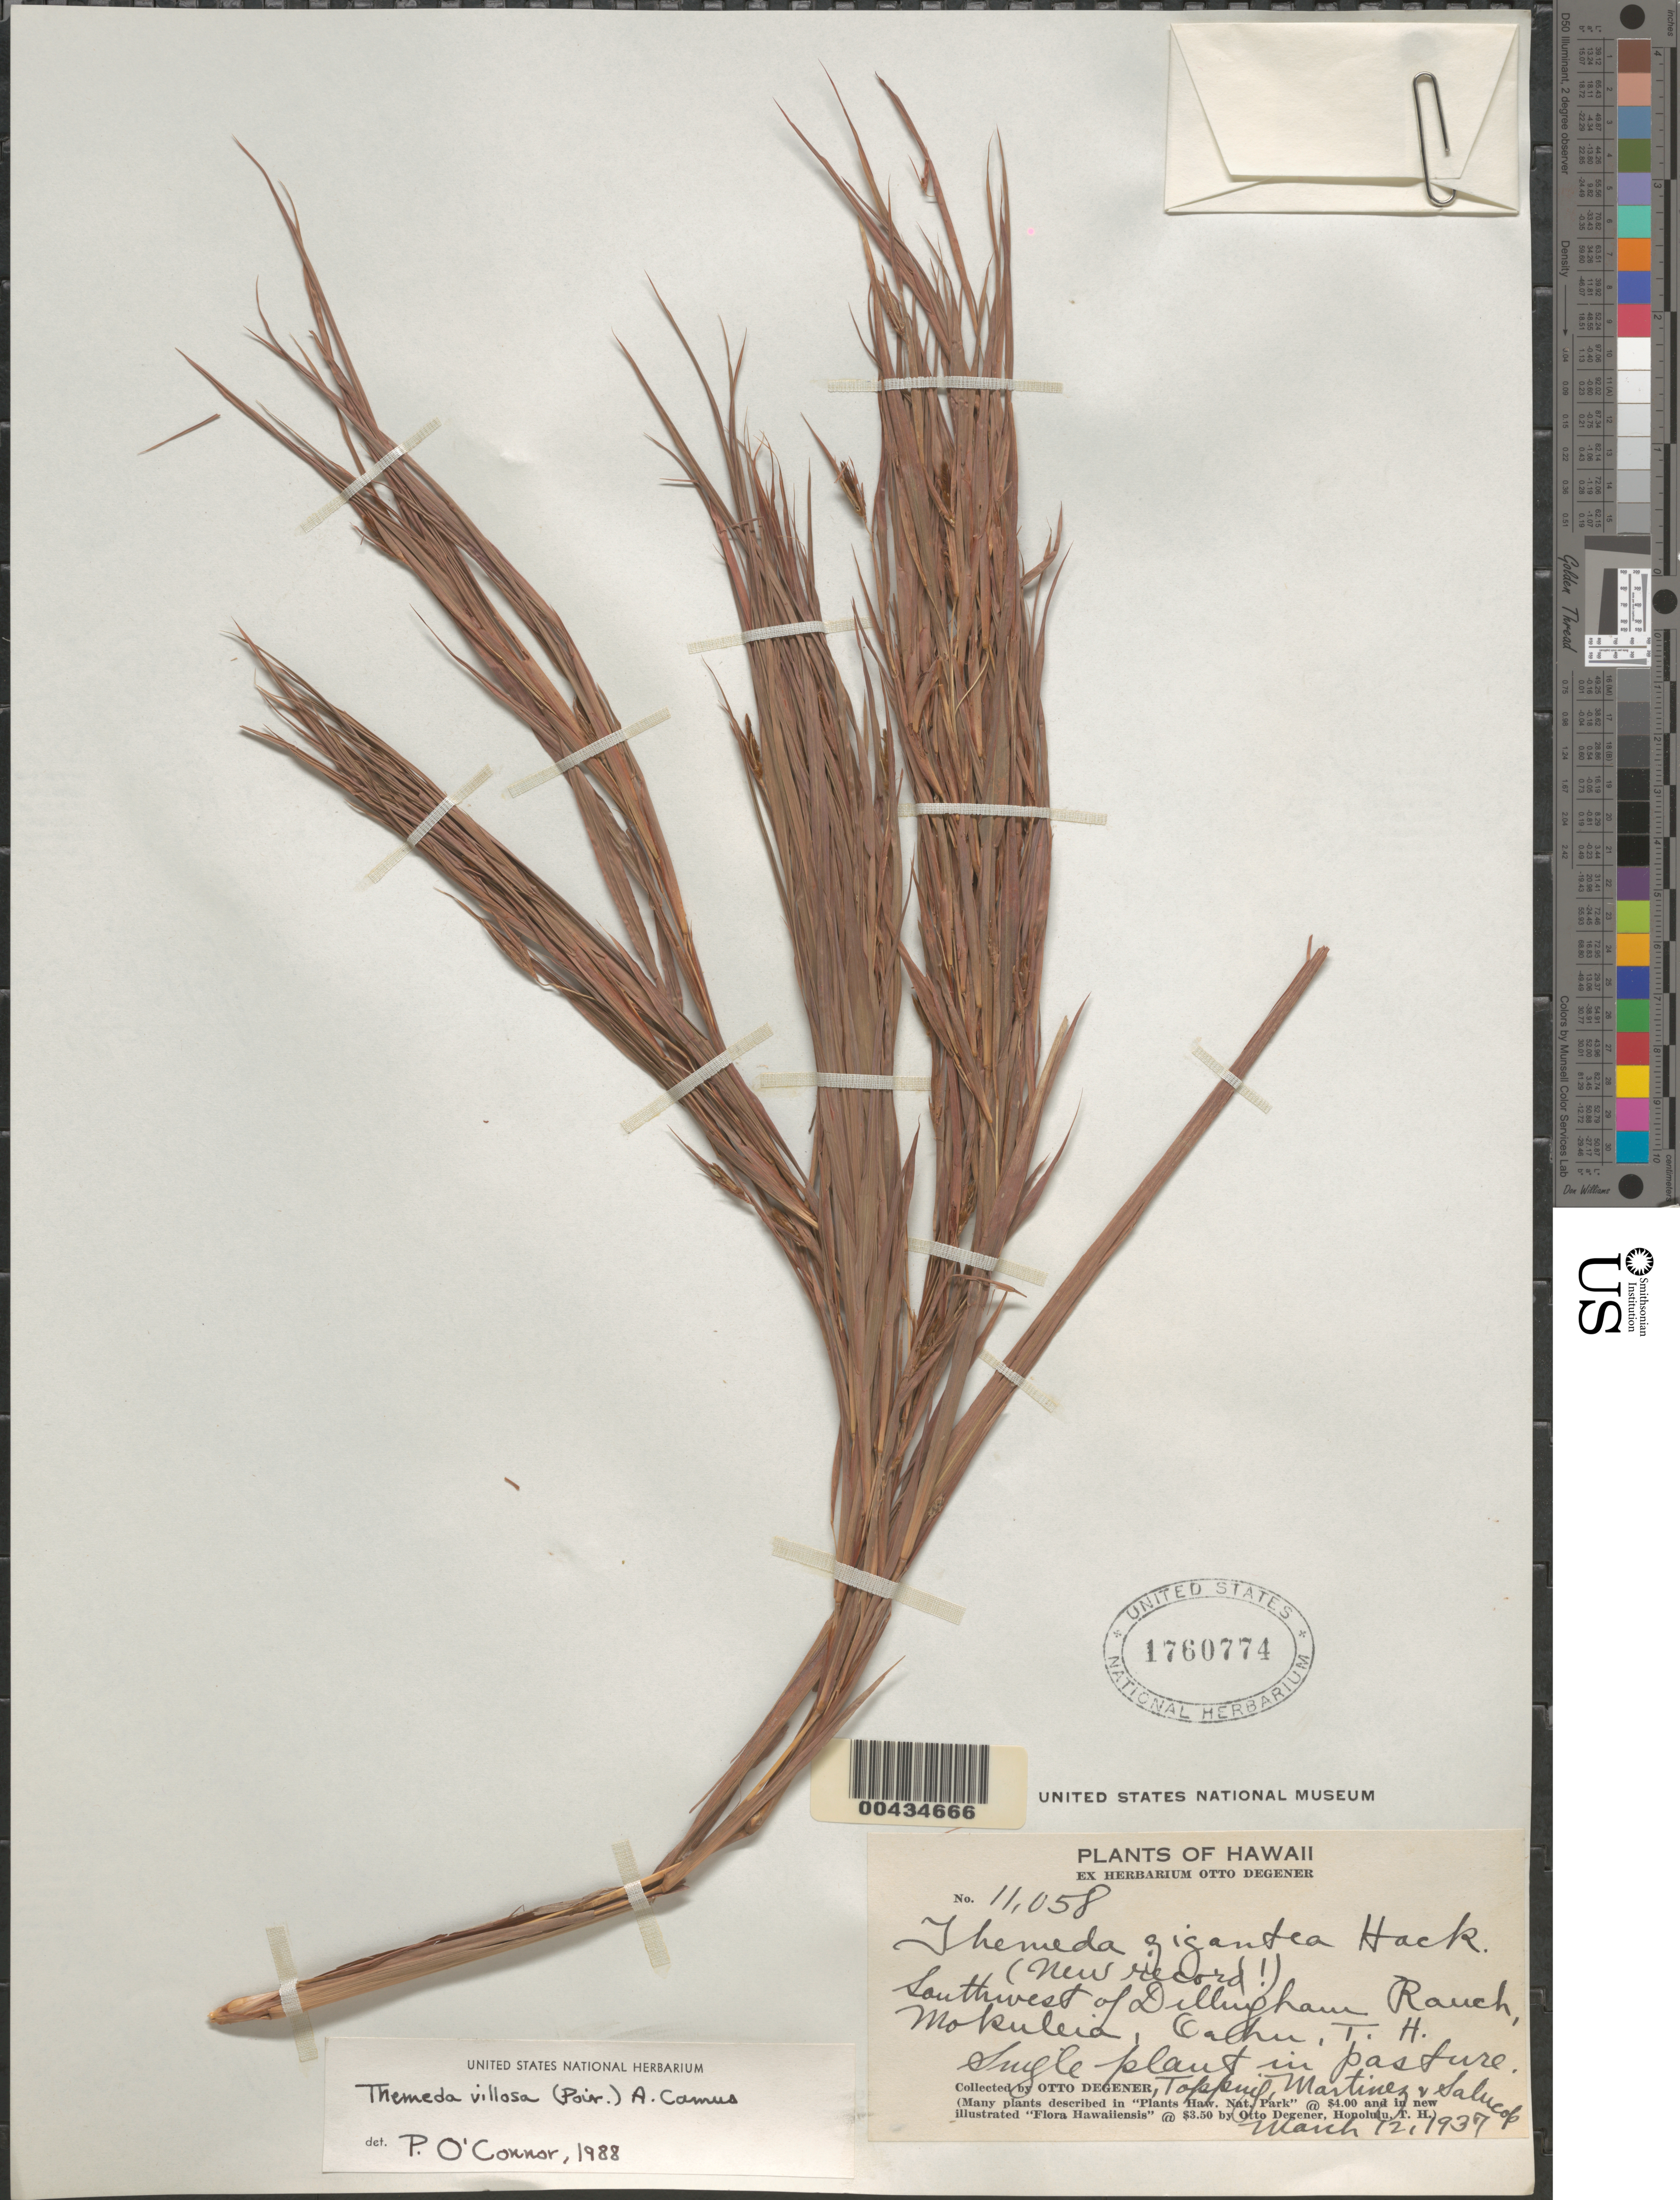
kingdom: Plantae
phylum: Tracheophyta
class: Liliopsida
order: Poales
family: Poaceae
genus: Themeda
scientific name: Themeda villosa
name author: (Lam.) A. Camus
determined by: O'Connor, P.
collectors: O. Degener, D. L. Topping, -- Martinez & -- Salucop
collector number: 11058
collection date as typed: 12 Mar 1937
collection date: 1937-03-12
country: United States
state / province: Hawaii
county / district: Honolulu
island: Oahu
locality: SW of Dillingham Ranch, Mokuleia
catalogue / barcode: US 1760774